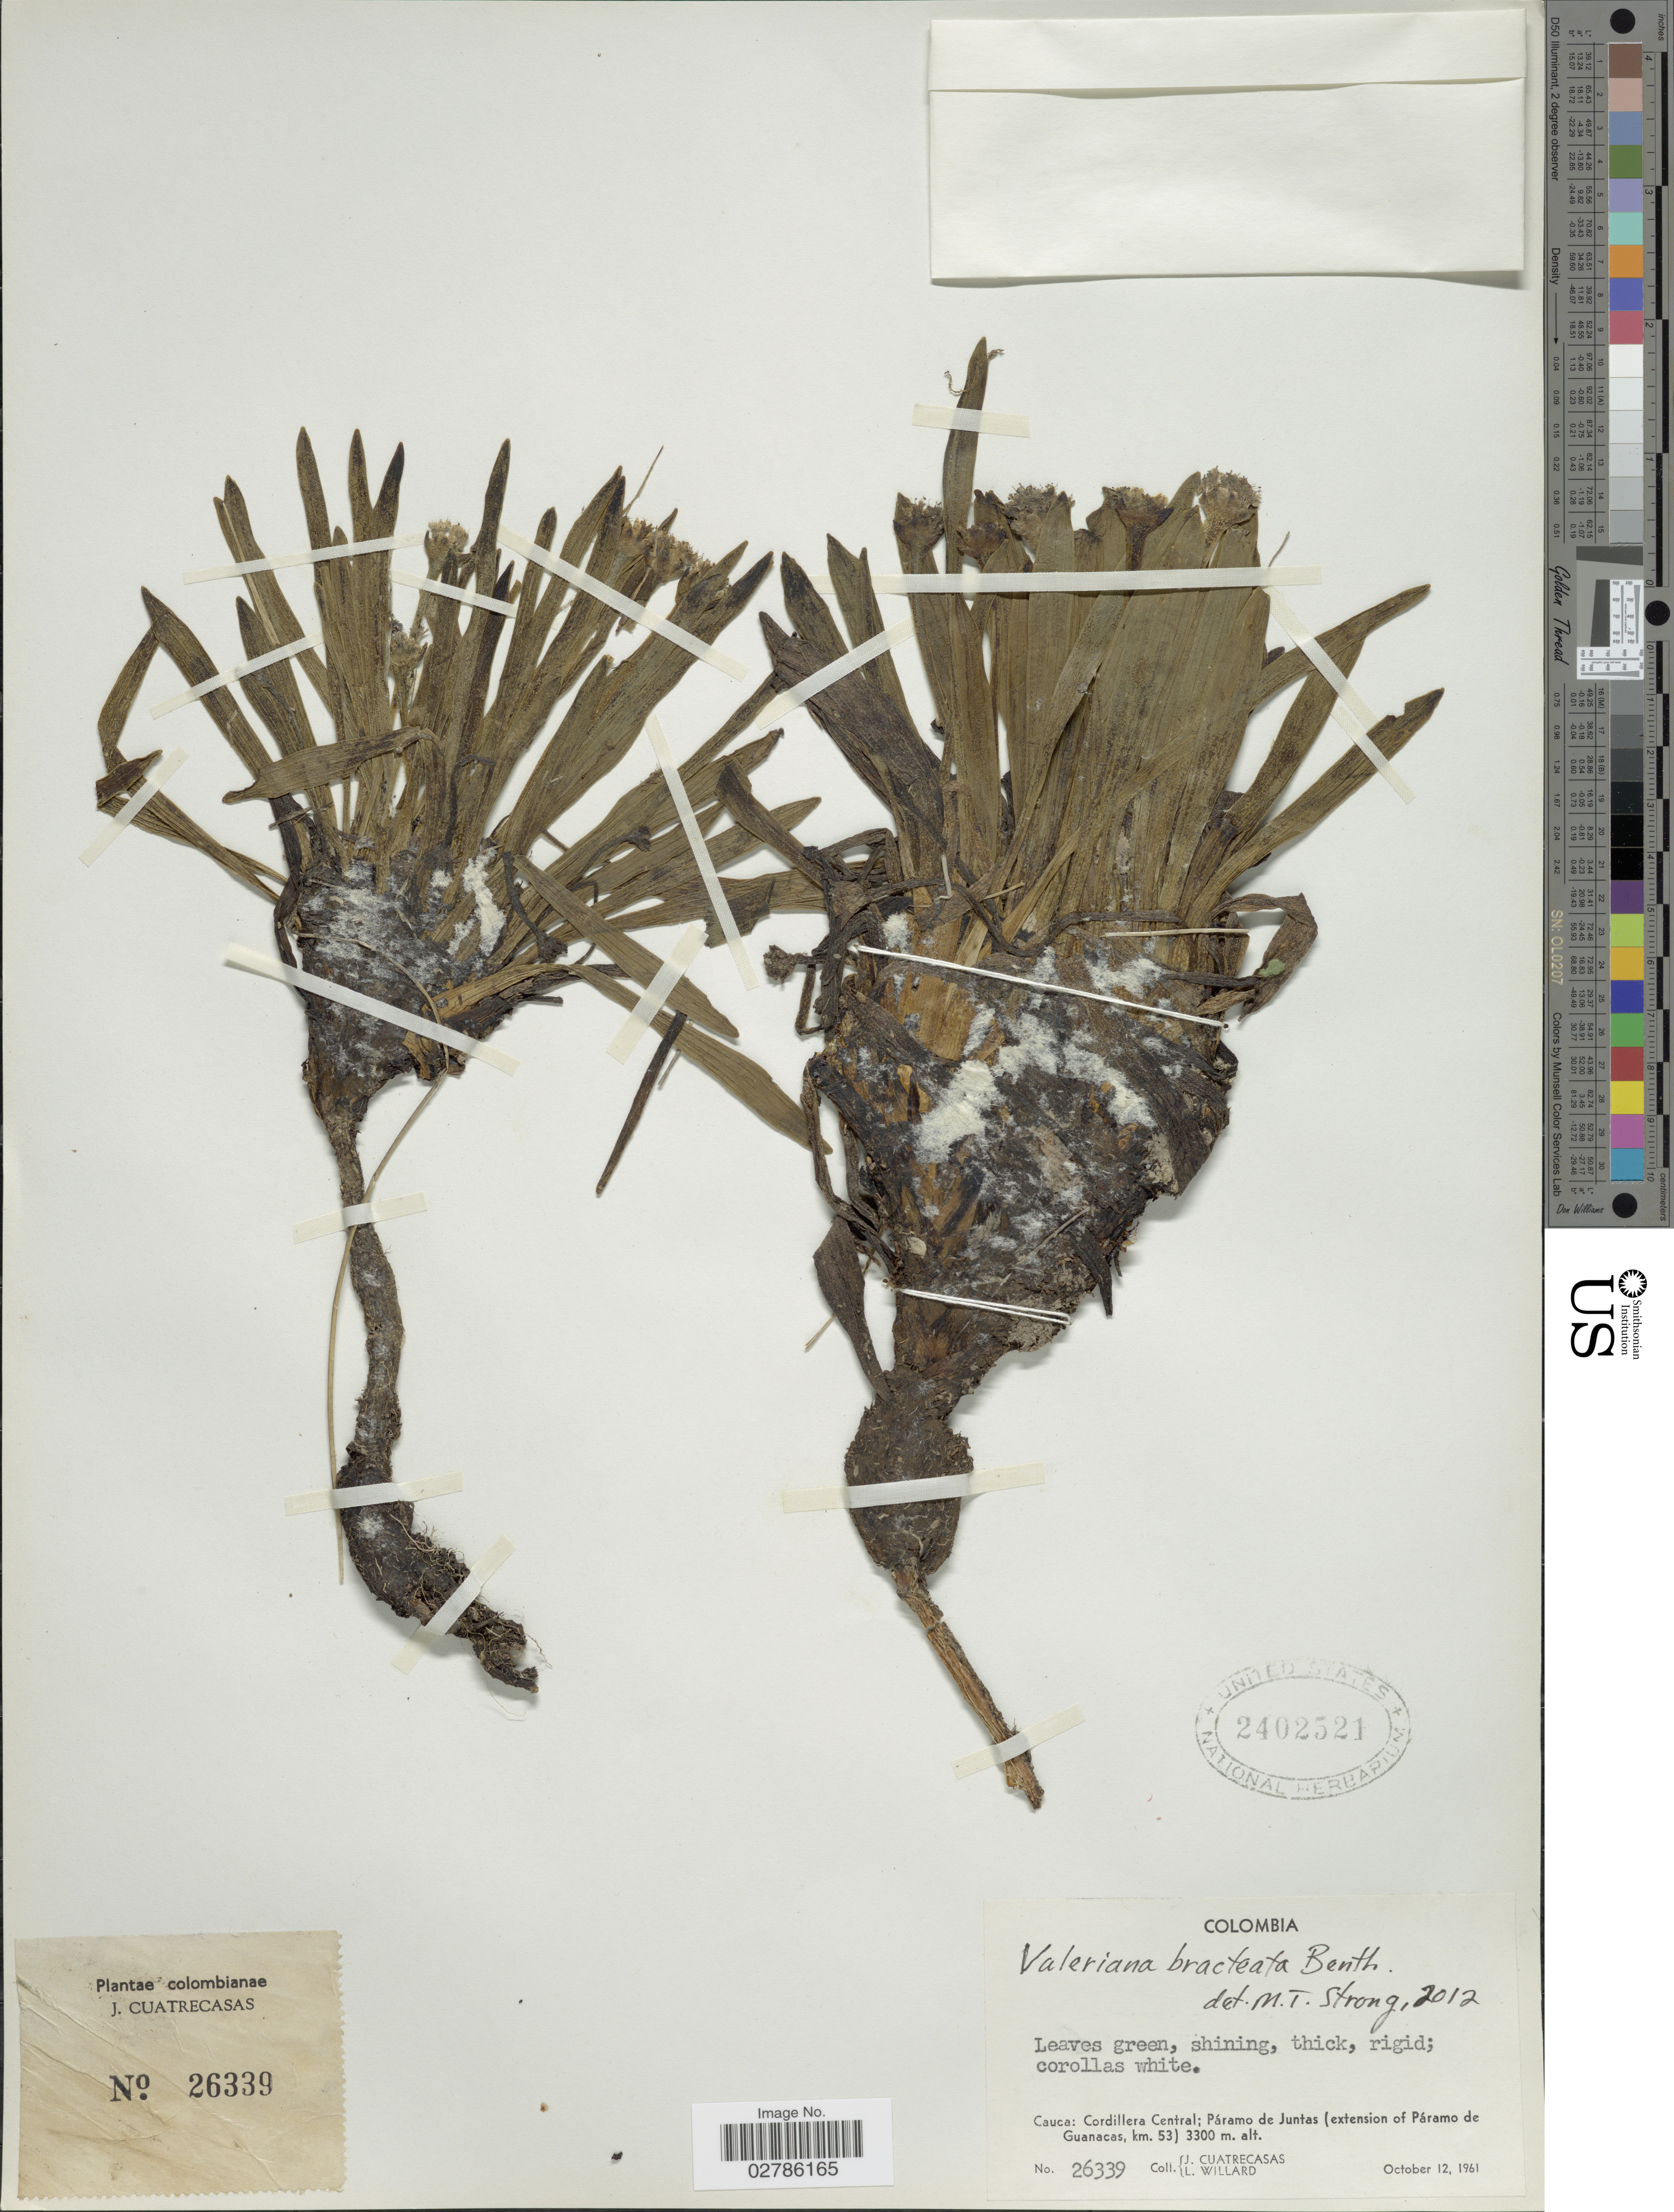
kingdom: Plantae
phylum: Tracheophyta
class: Magnoliopsida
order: Dipsacales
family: Caprifoliaceae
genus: Phyllactis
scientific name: Phyllactis bracteata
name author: (Benth.) Wedd.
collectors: J. Cuatrecasas & L. Willard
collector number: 26339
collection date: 1961-10-12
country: Colombia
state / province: Cauca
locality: Cordillera Central, Páramo de Juntas (extension of Páramo de Guanacas, km. 53).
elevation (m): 3300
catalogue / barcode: US 2402521